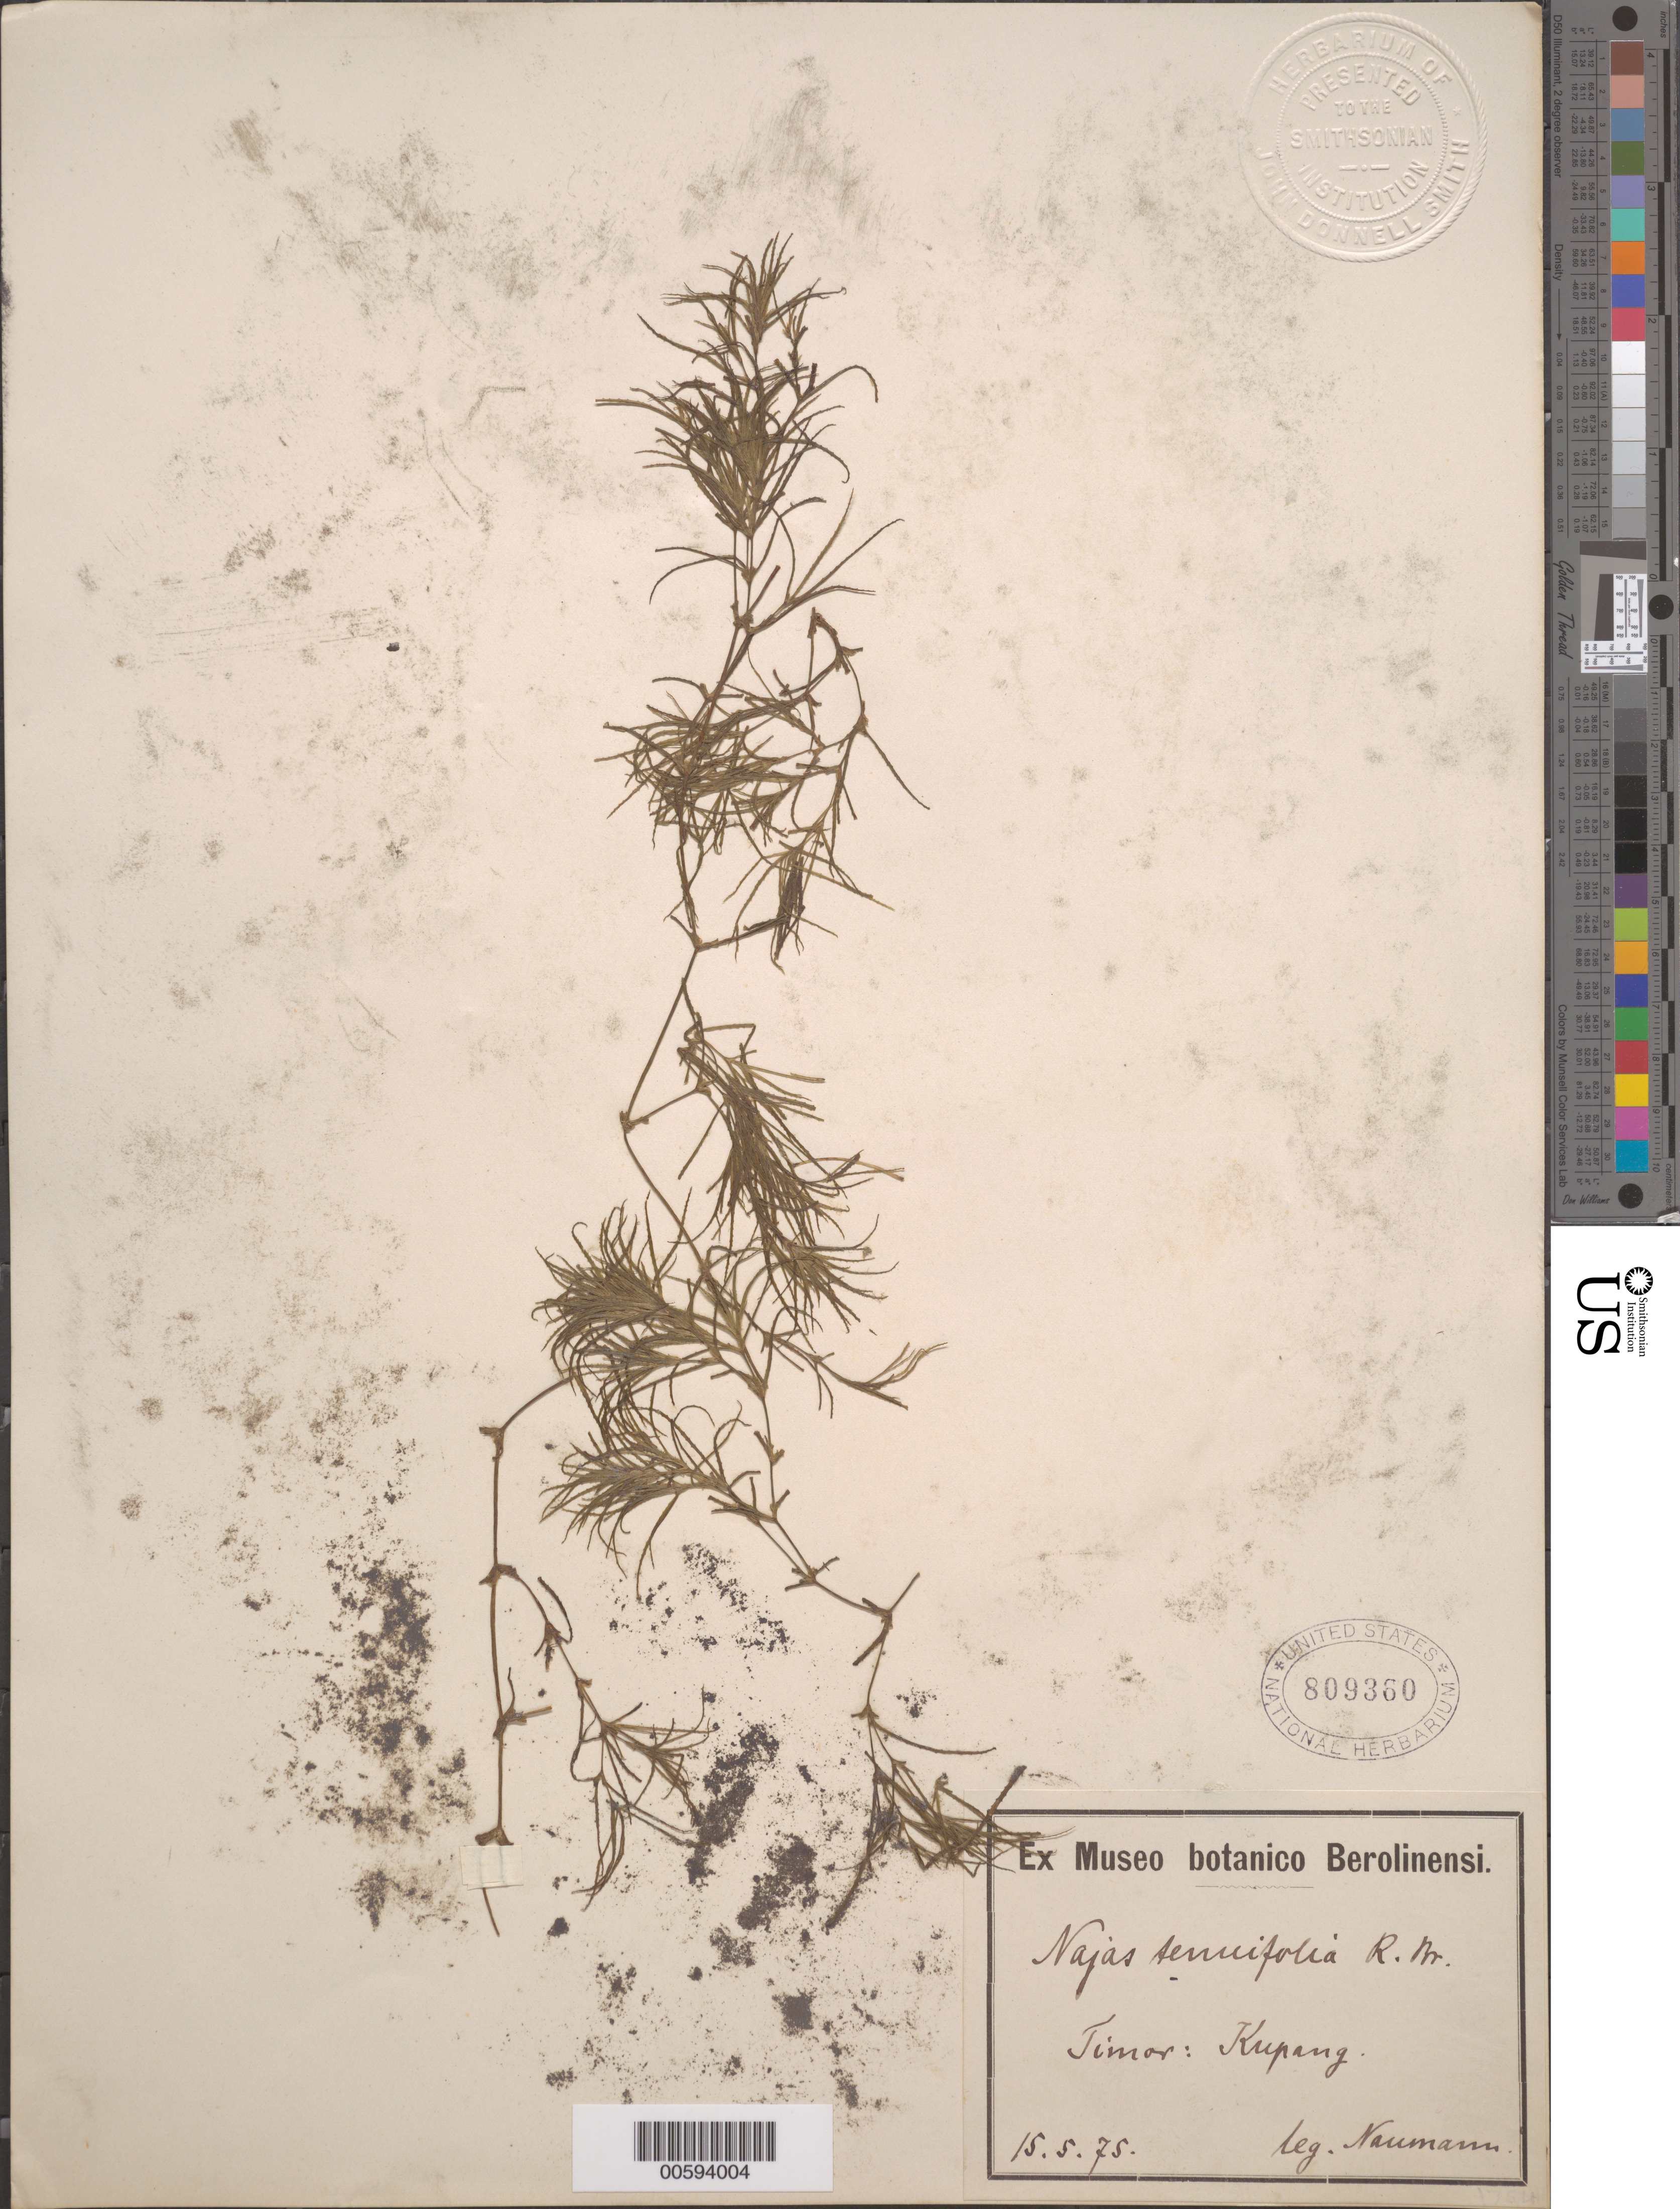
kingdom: Plantae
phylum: Tracheophyta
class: Liliopsida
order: Alismatales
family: Hydrocharitaceae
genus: Najas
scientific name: Najas tenuifolia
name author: R. Br.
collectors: -. Naumann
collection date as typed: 15 May 1875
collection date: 1875-05-15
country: Indonesia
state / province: Nusa Tenggara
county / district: Nusa Tenggara Timur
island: Timor Island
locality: Kupang. [West Timor]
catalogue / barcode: US 809360